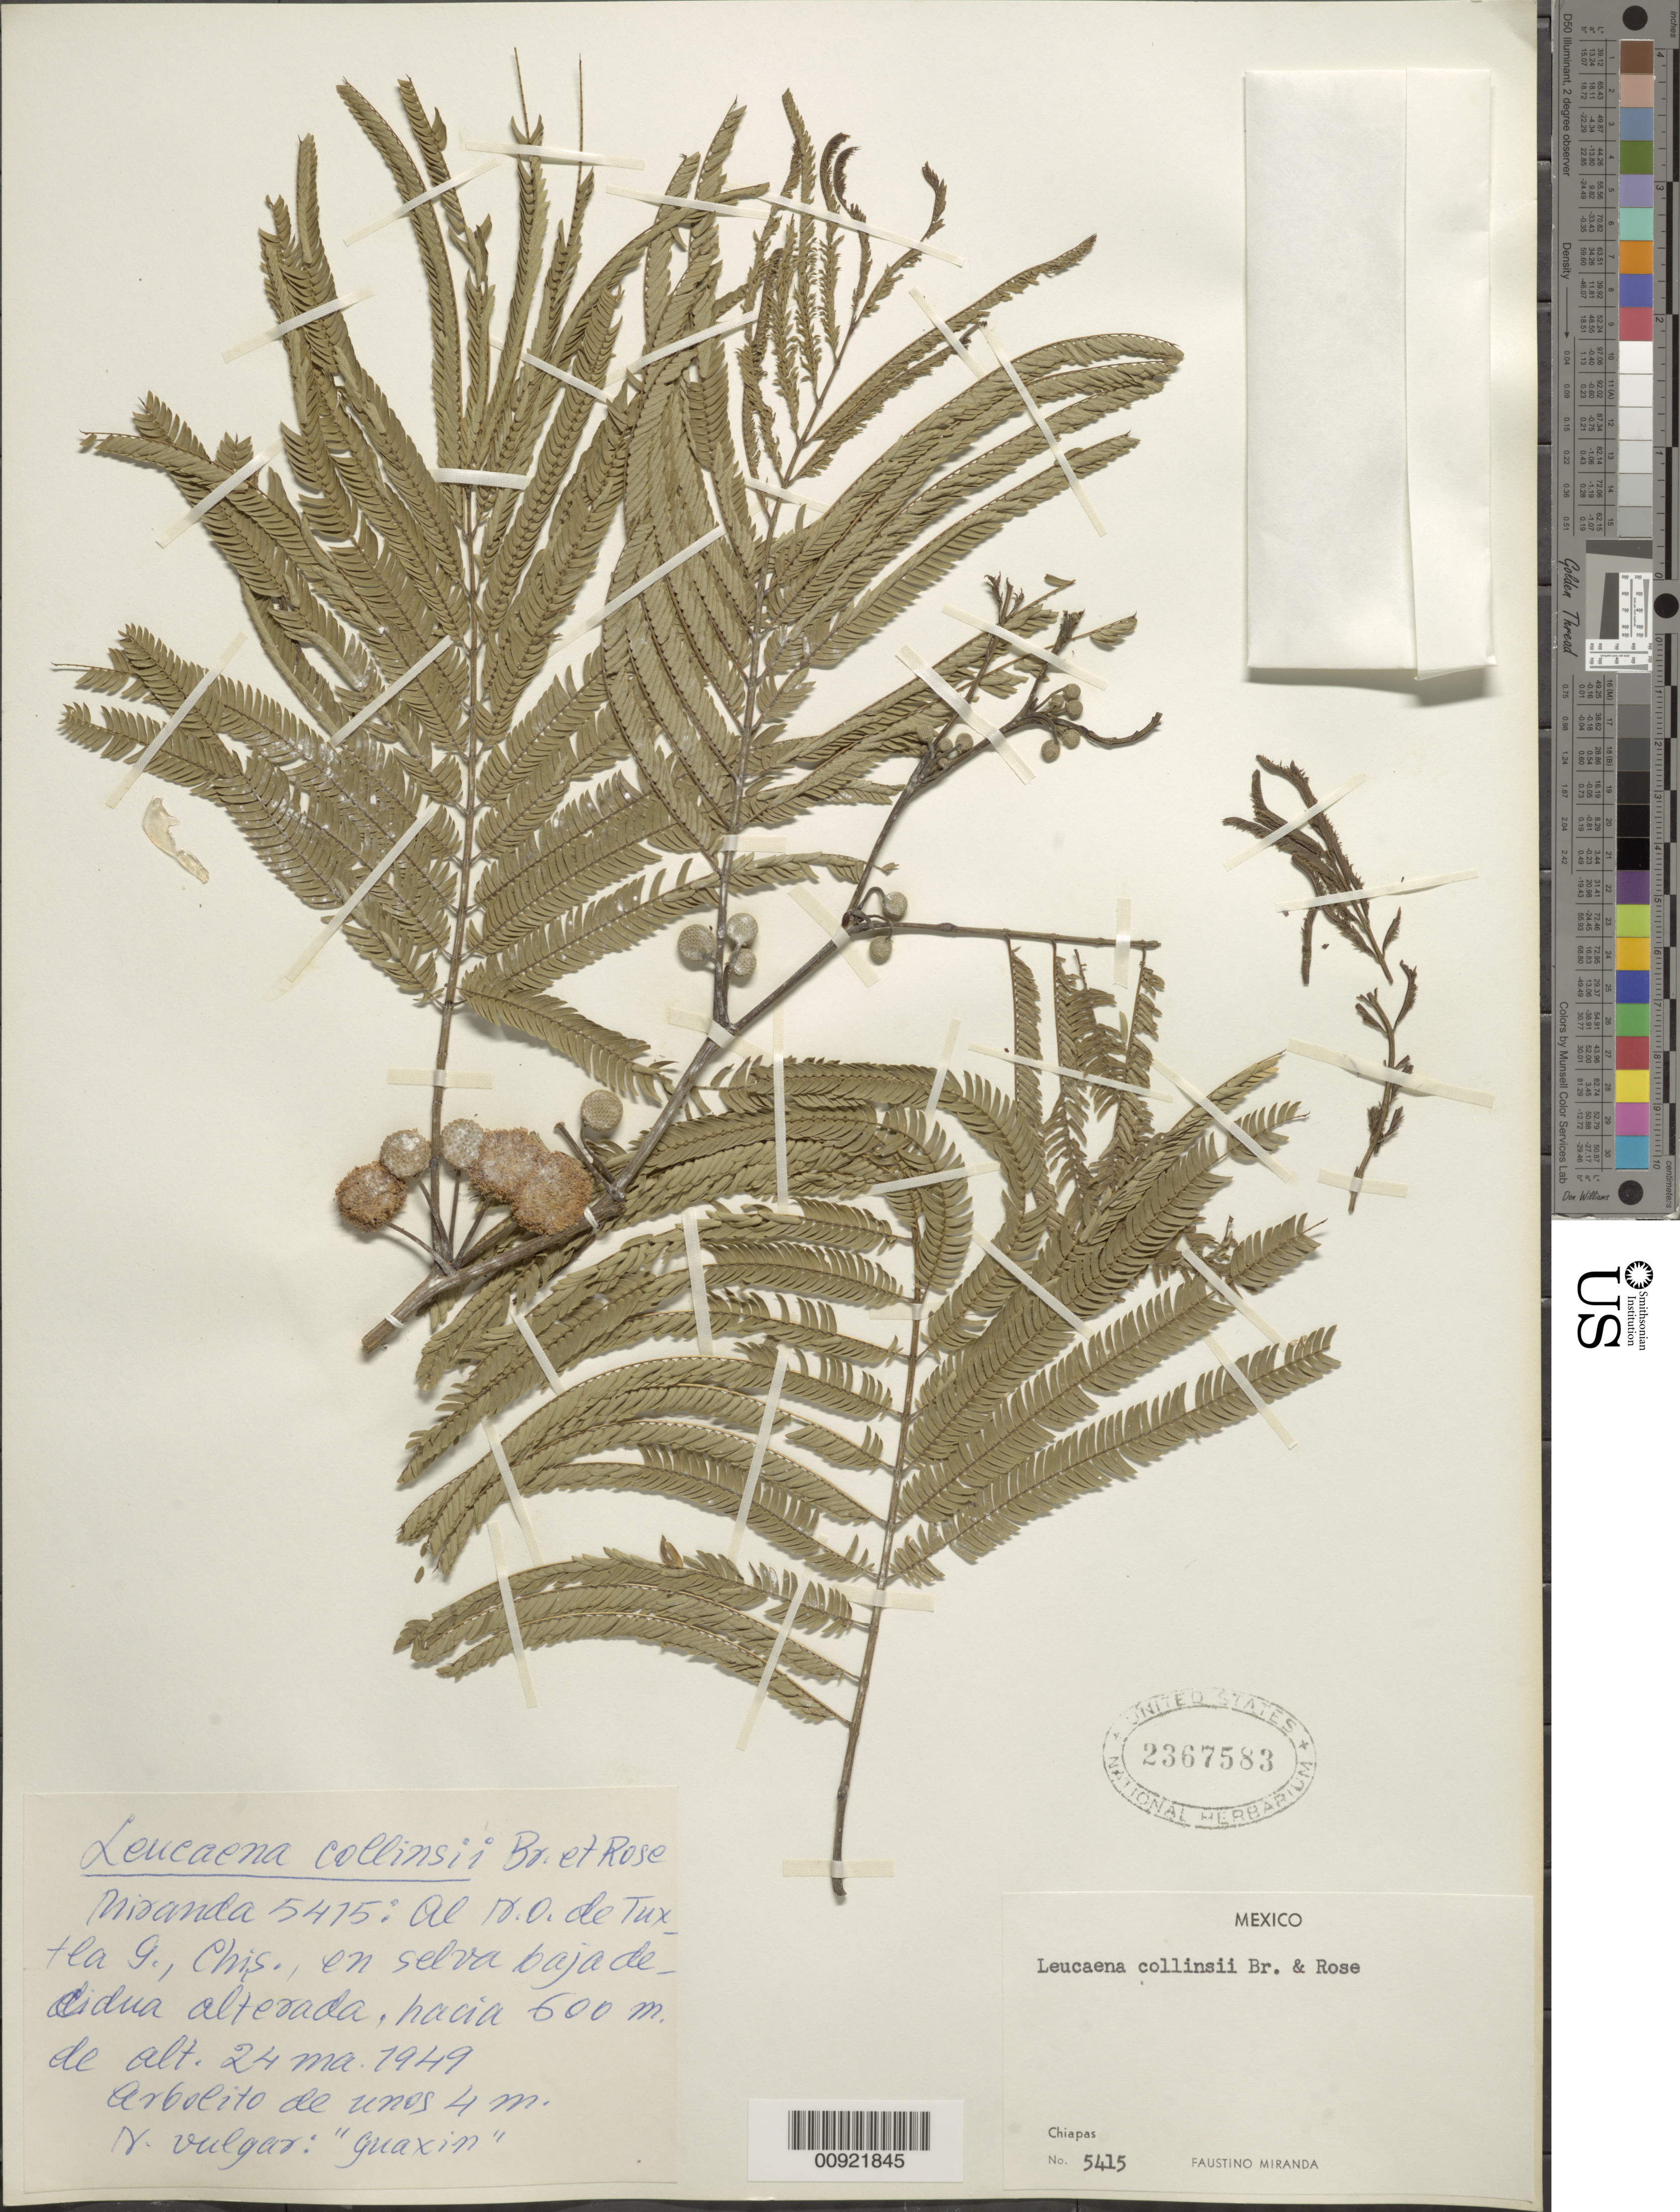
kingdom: Plantae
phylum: Tracheophyta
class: Magnoliopsida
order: Fabales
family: Fabaceae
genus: Leucaena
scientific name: Leucaena collinsii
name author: Britton & Rose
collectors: Miranda G., F.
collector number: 5415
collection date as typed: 24 Mar 1949 or 24 May 1949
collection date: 1949-03-24 or 1949-05-24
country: Mexico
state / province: Chiapas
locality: Al N.O. de Tuxtla Gutiérrez, Chiapas.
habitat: En selva baja decidua alterada.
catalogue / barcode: US 2367583